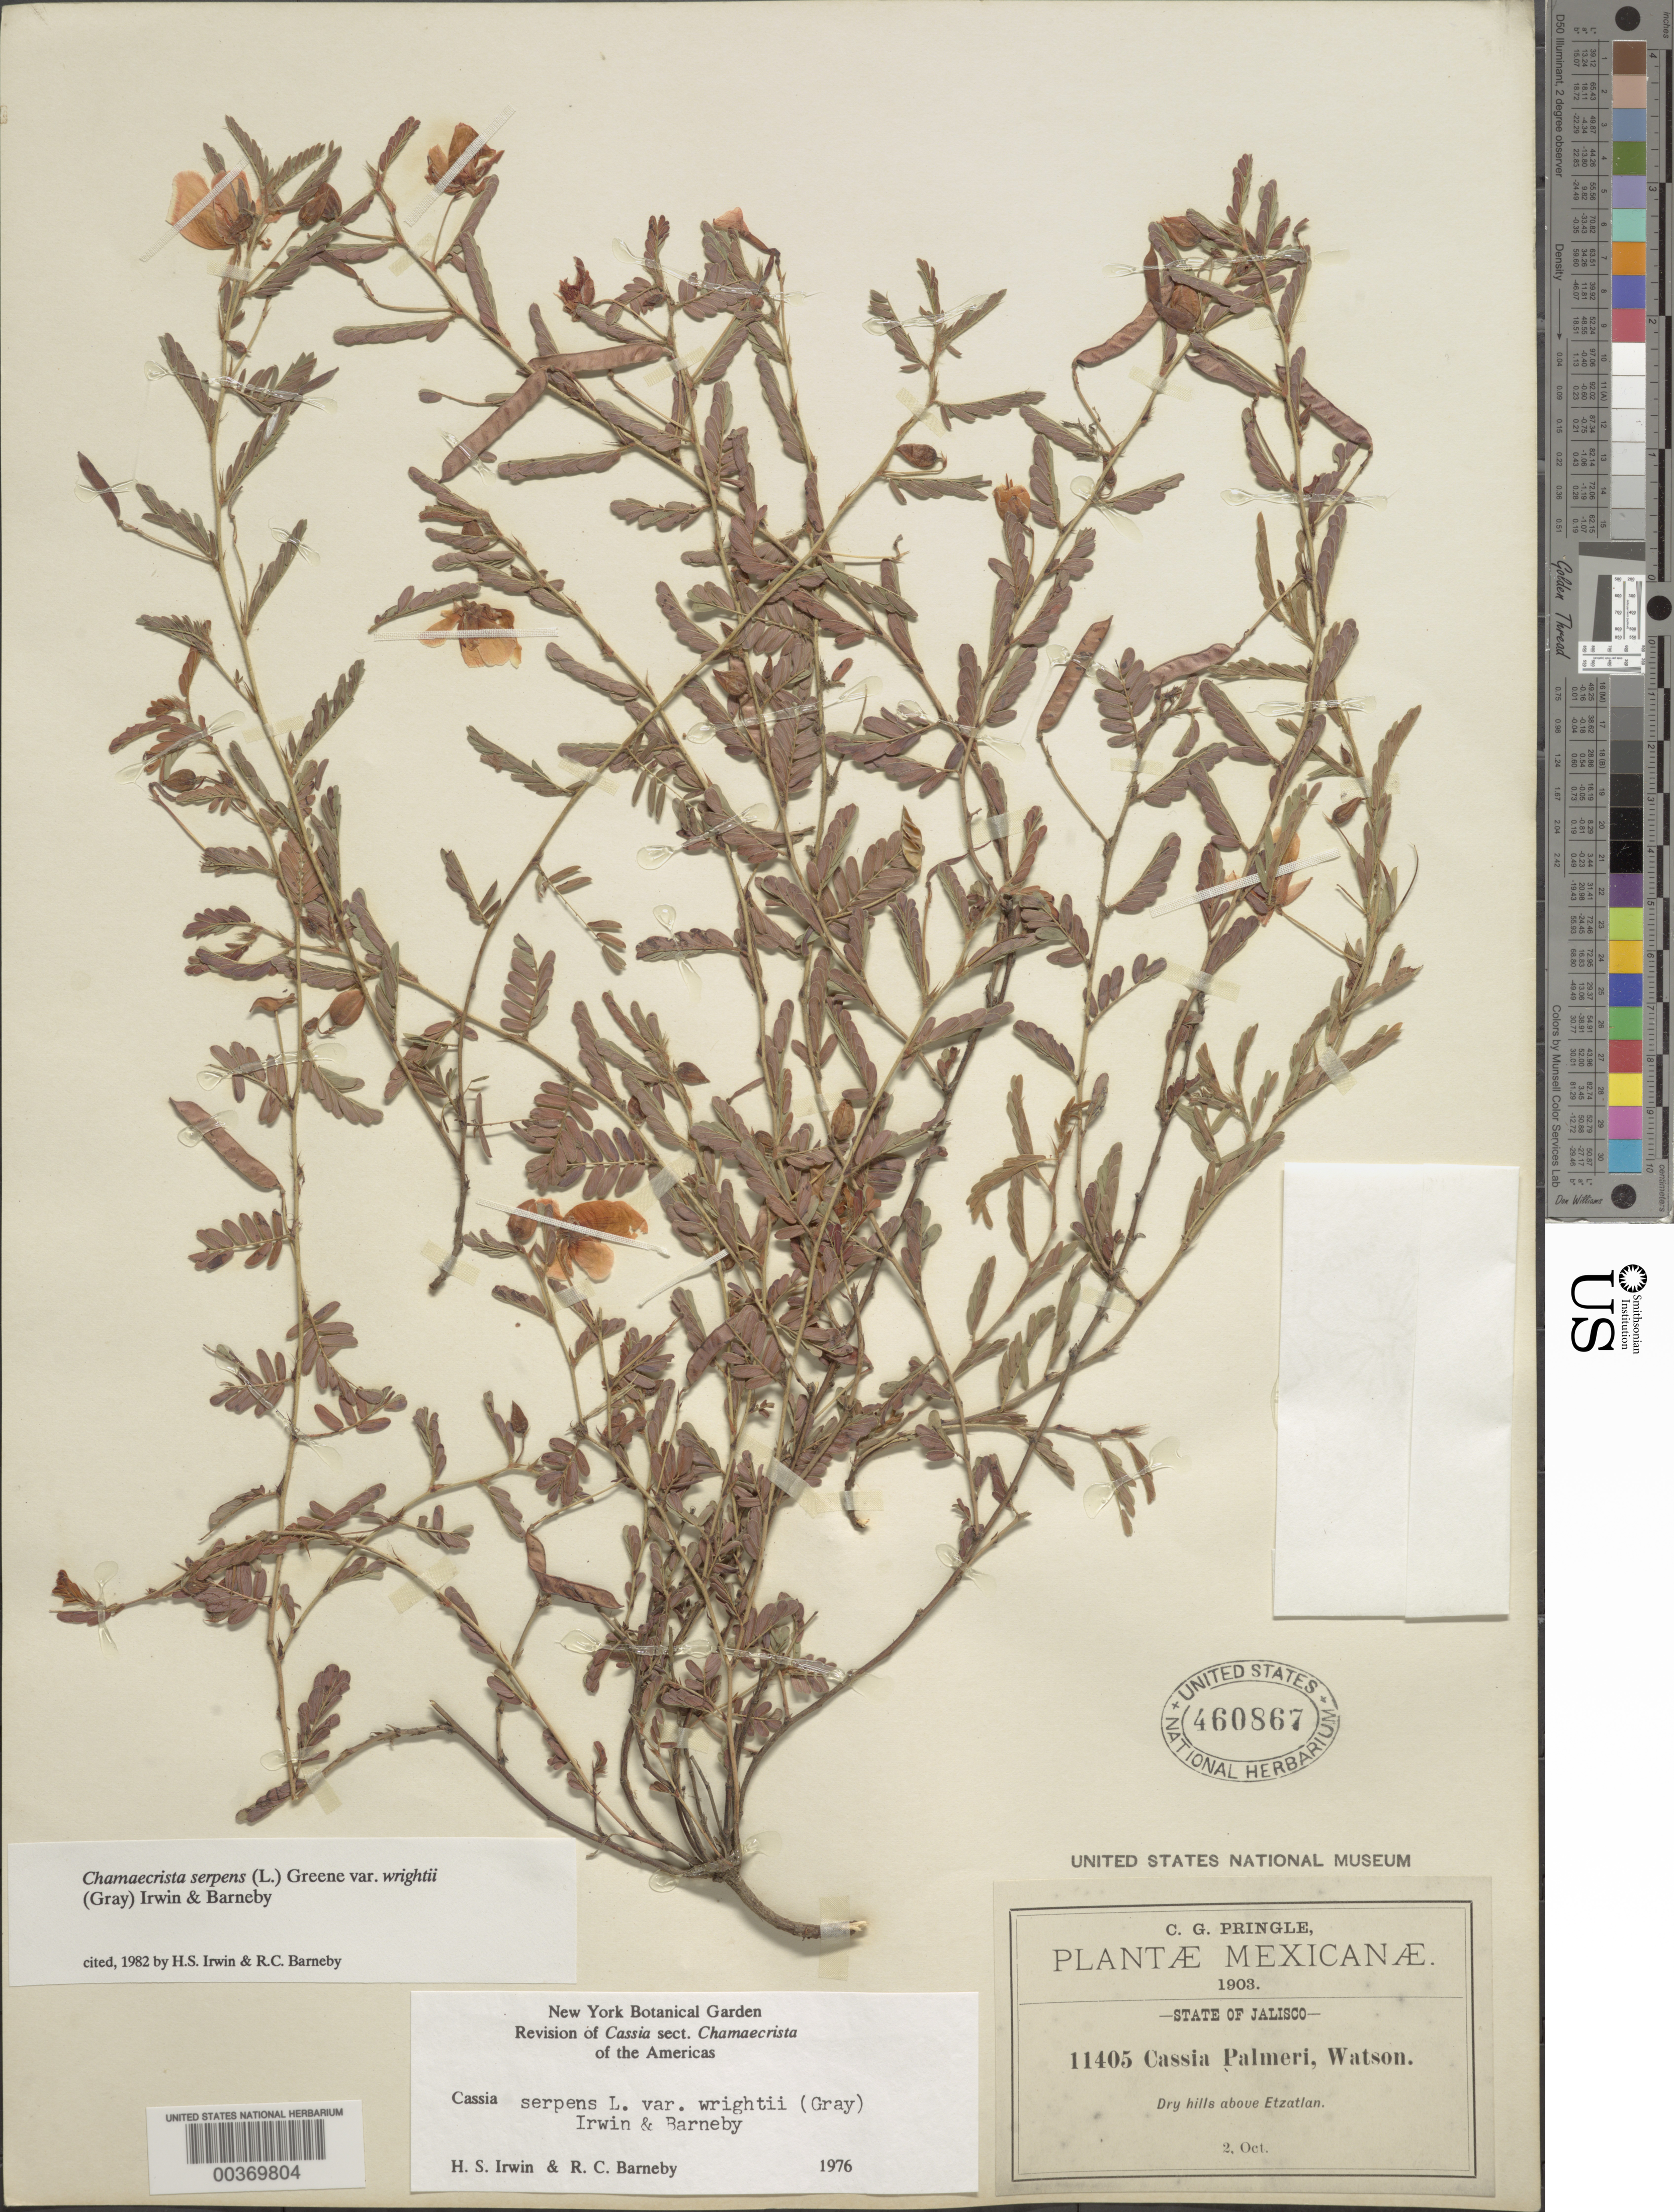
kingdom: Plantae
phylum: Tracheophyta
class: Magnoliopsida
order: Fabales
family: Fabaceae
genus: Chamaecrista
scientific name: Chamaecrista serpens var. wrightii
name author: (A. Gray) H.S. Irwin & Barneby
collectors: C. G. Pringle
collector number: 11405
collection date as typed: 02 Oct 1903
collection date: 1903-10-02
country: Mexico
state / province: Jalisco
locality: Hills above Etzatlan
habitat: Dry hills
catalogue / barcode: US 460867